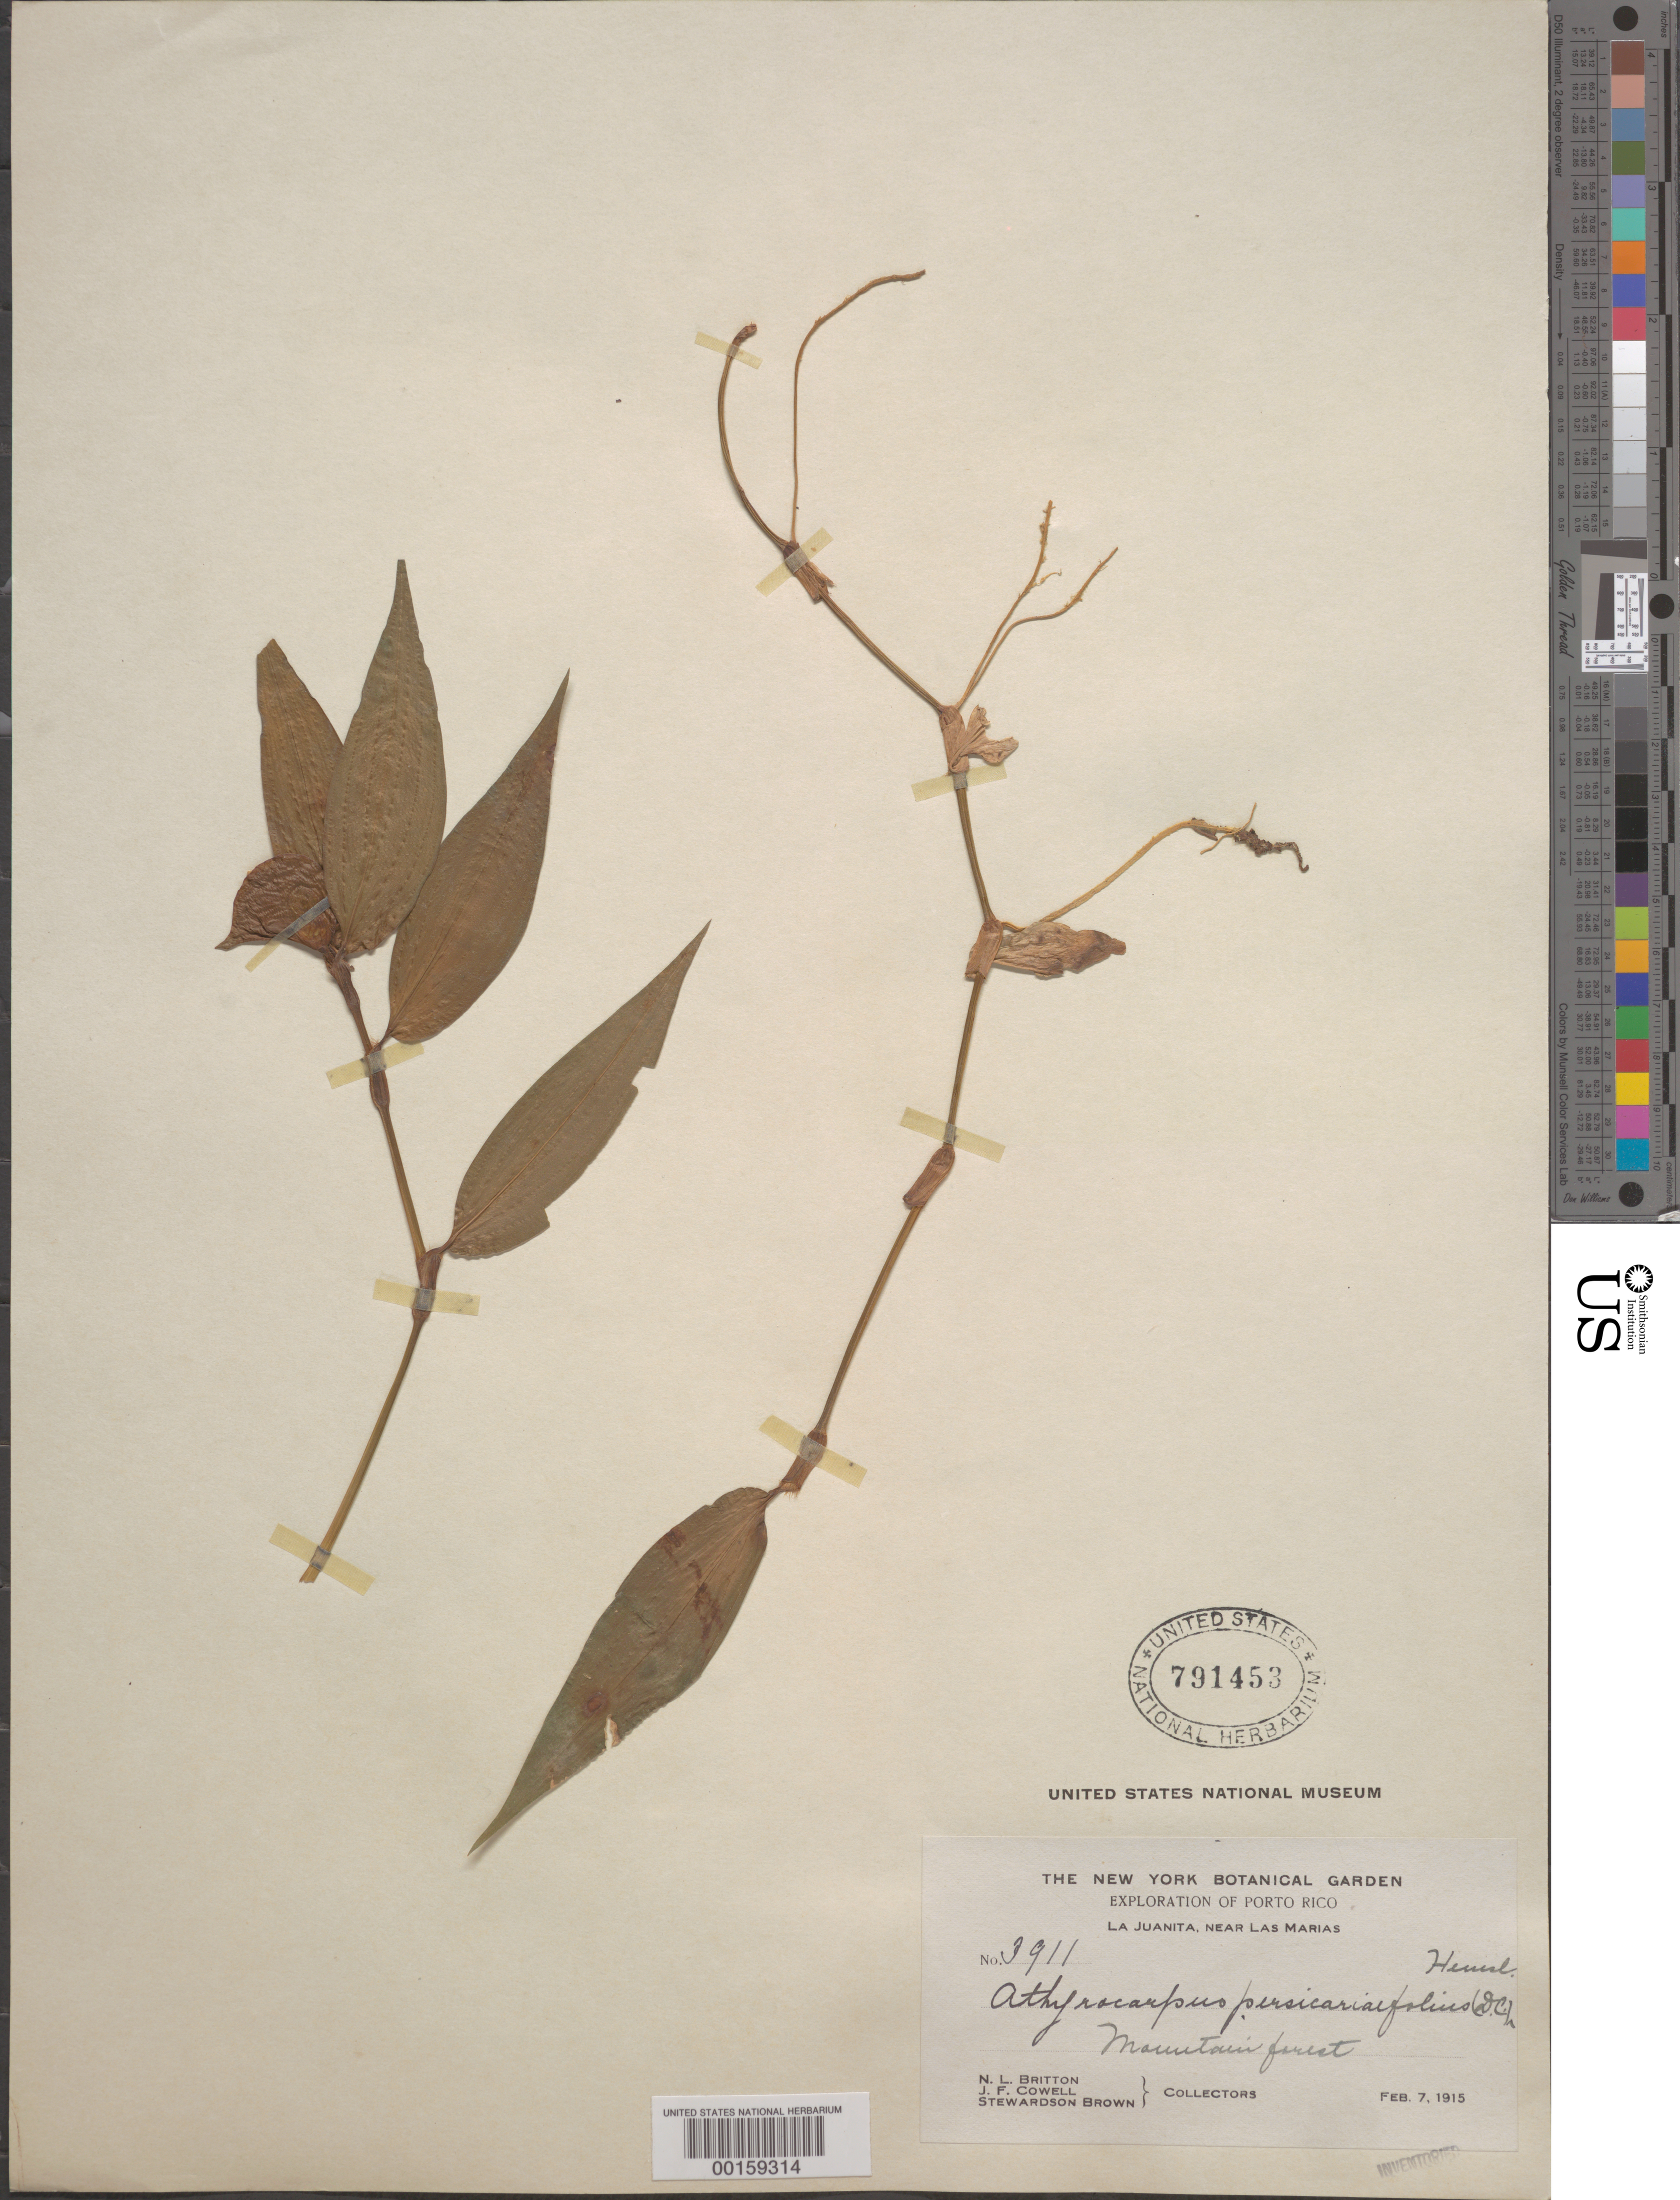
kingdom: Plantae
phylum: Tracheophyta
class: Liliopsida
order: Commelinales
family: Commelinaceae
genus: Commelina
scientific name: Commelina rufipes var. glabrata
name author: (D.R. Hunt) Faden & D.R. Hunt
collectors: N. Britton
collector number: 3911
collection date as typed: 07 Feb 1915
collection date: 1915-02-07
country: Puerto Rico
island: Greater Antilles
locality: La juanita, near las marias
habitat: Mountain forest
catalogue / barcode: US 791453